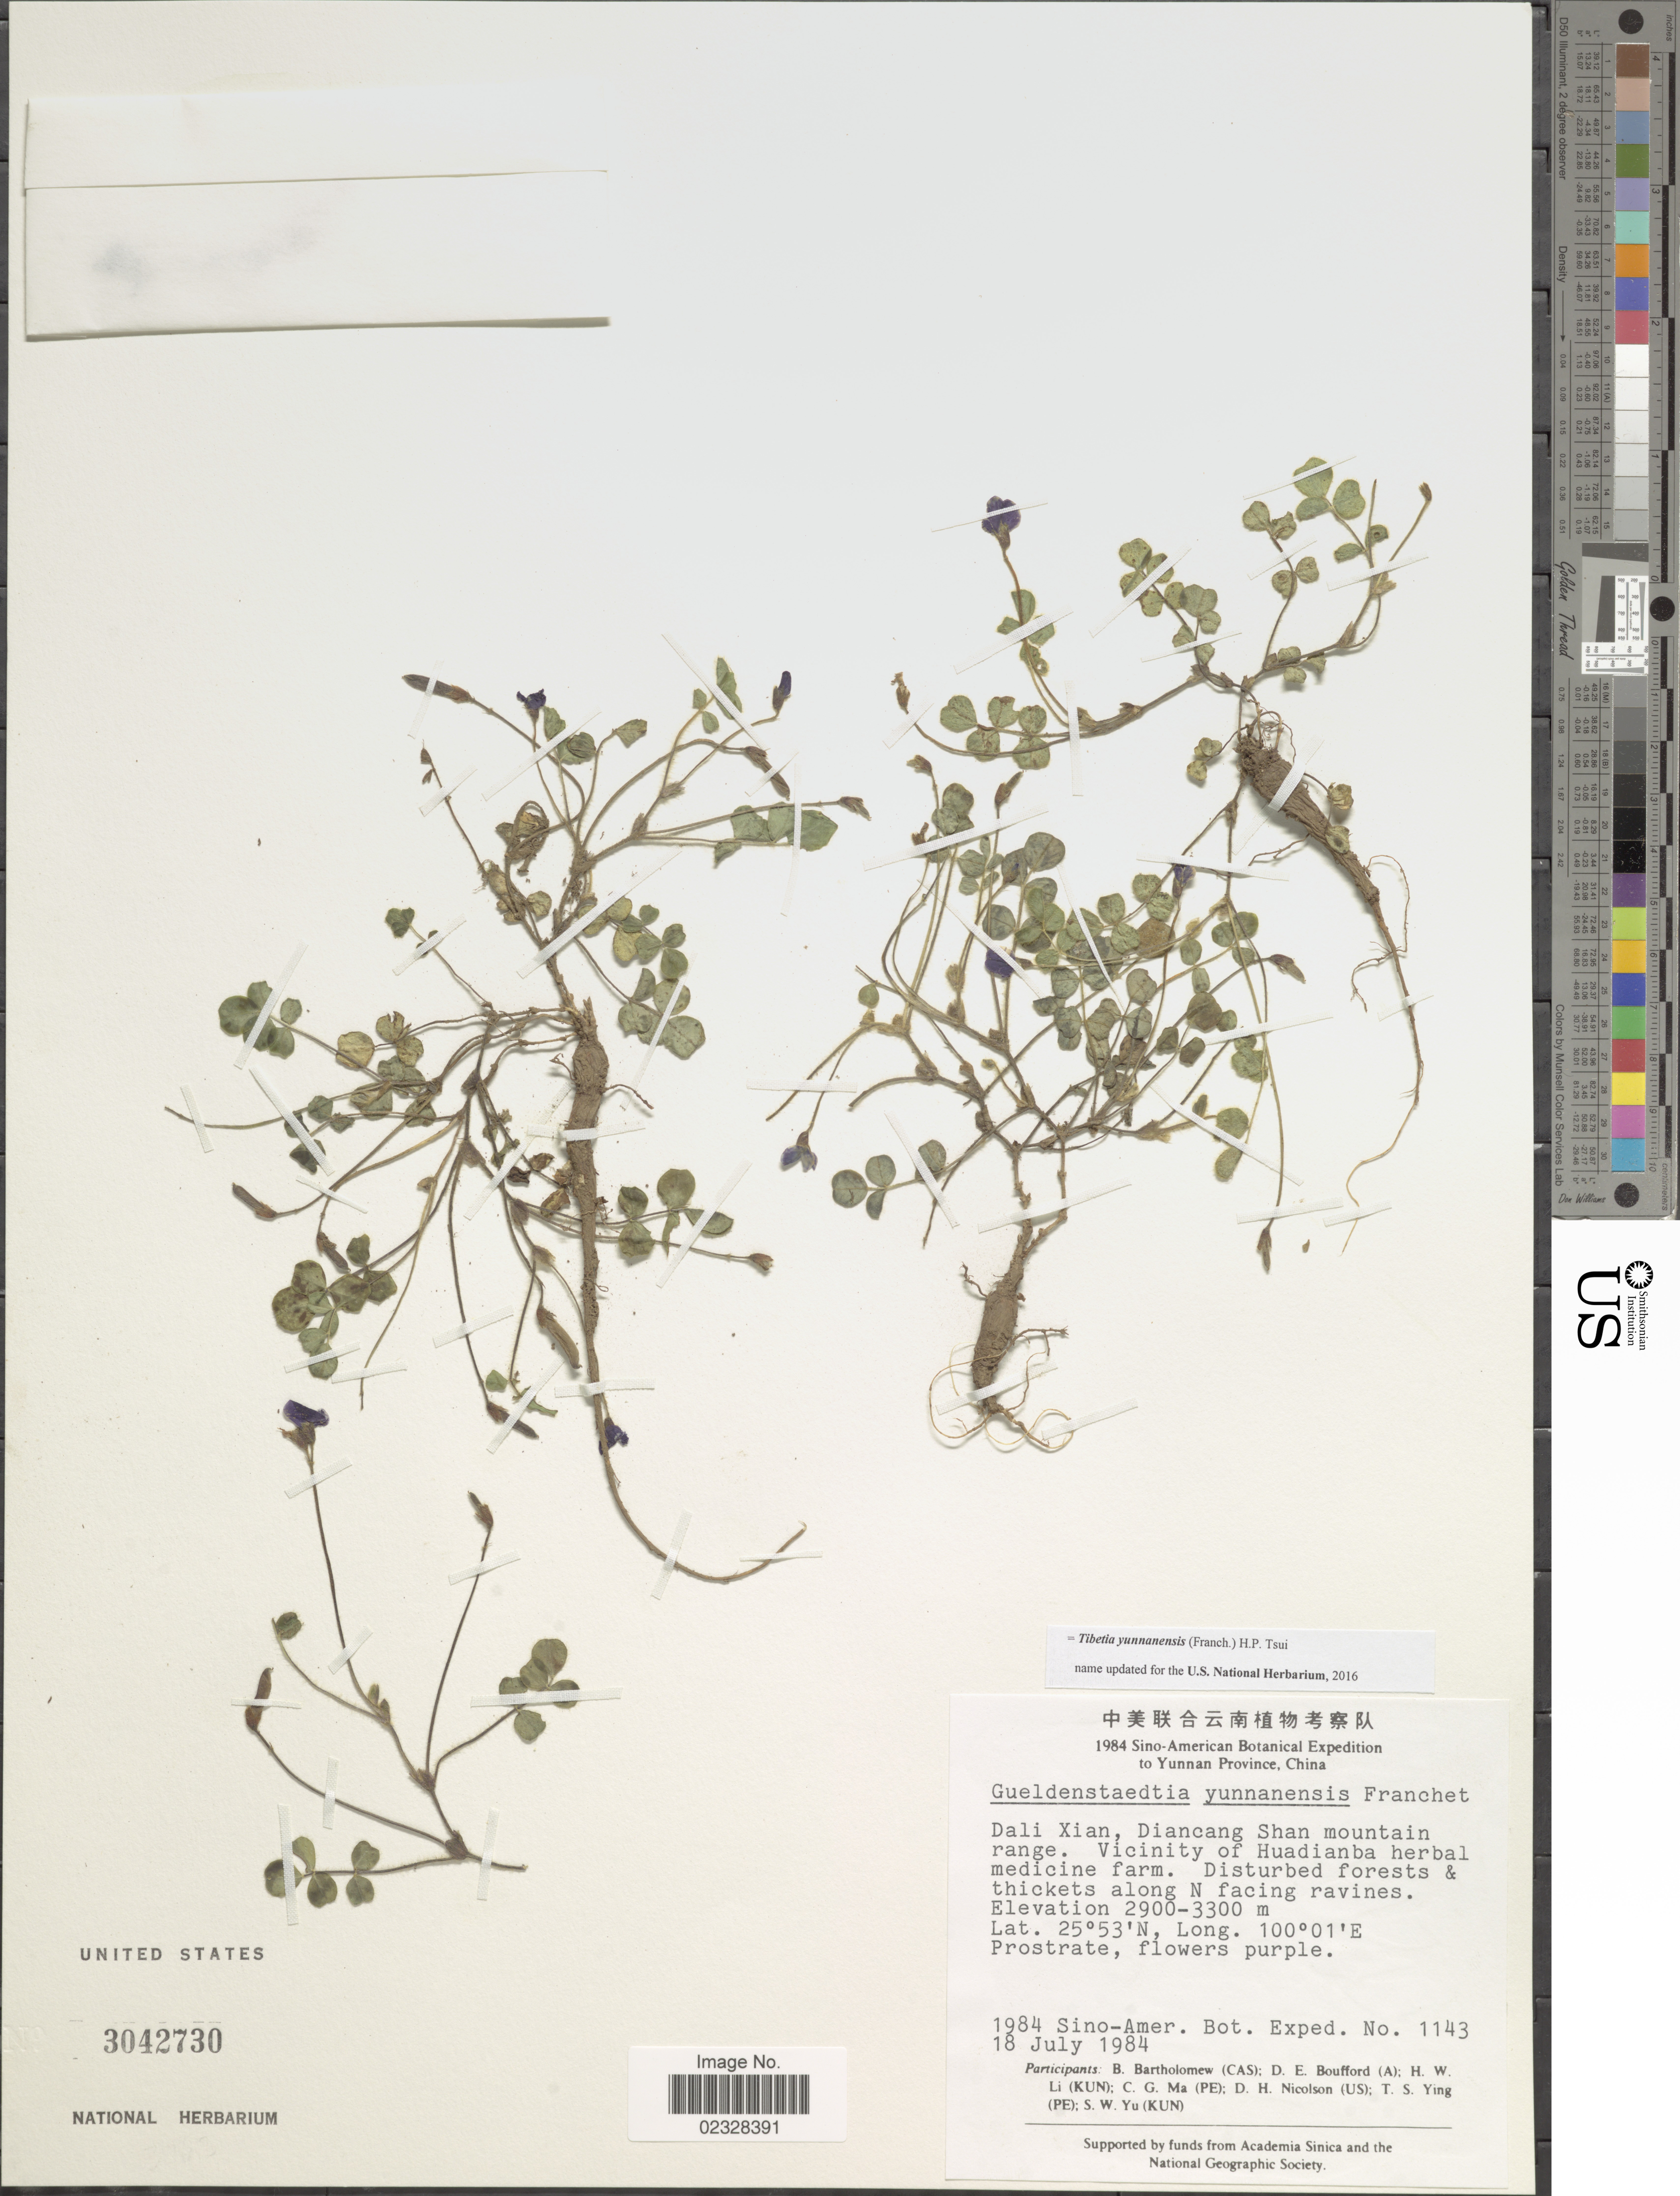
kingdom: Plantae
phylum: Tracheophyta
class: Magnoliopsida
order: Fabales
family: Fabaceae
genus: Tibetia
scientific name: Tibetia yunnanensis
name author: (Franch.) H.B. Cui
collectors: Sino-Amer. Bot. Exped. 1984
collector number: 1143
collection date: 1984-07-18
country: China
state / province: Yunnan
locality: Dali Xian, Diancang Shan mountain range, Vicinity of Huadianba herbal medicine farm, disturbed forests & thickets along N facing ravines.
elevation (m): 2900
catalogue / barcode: US 3042730